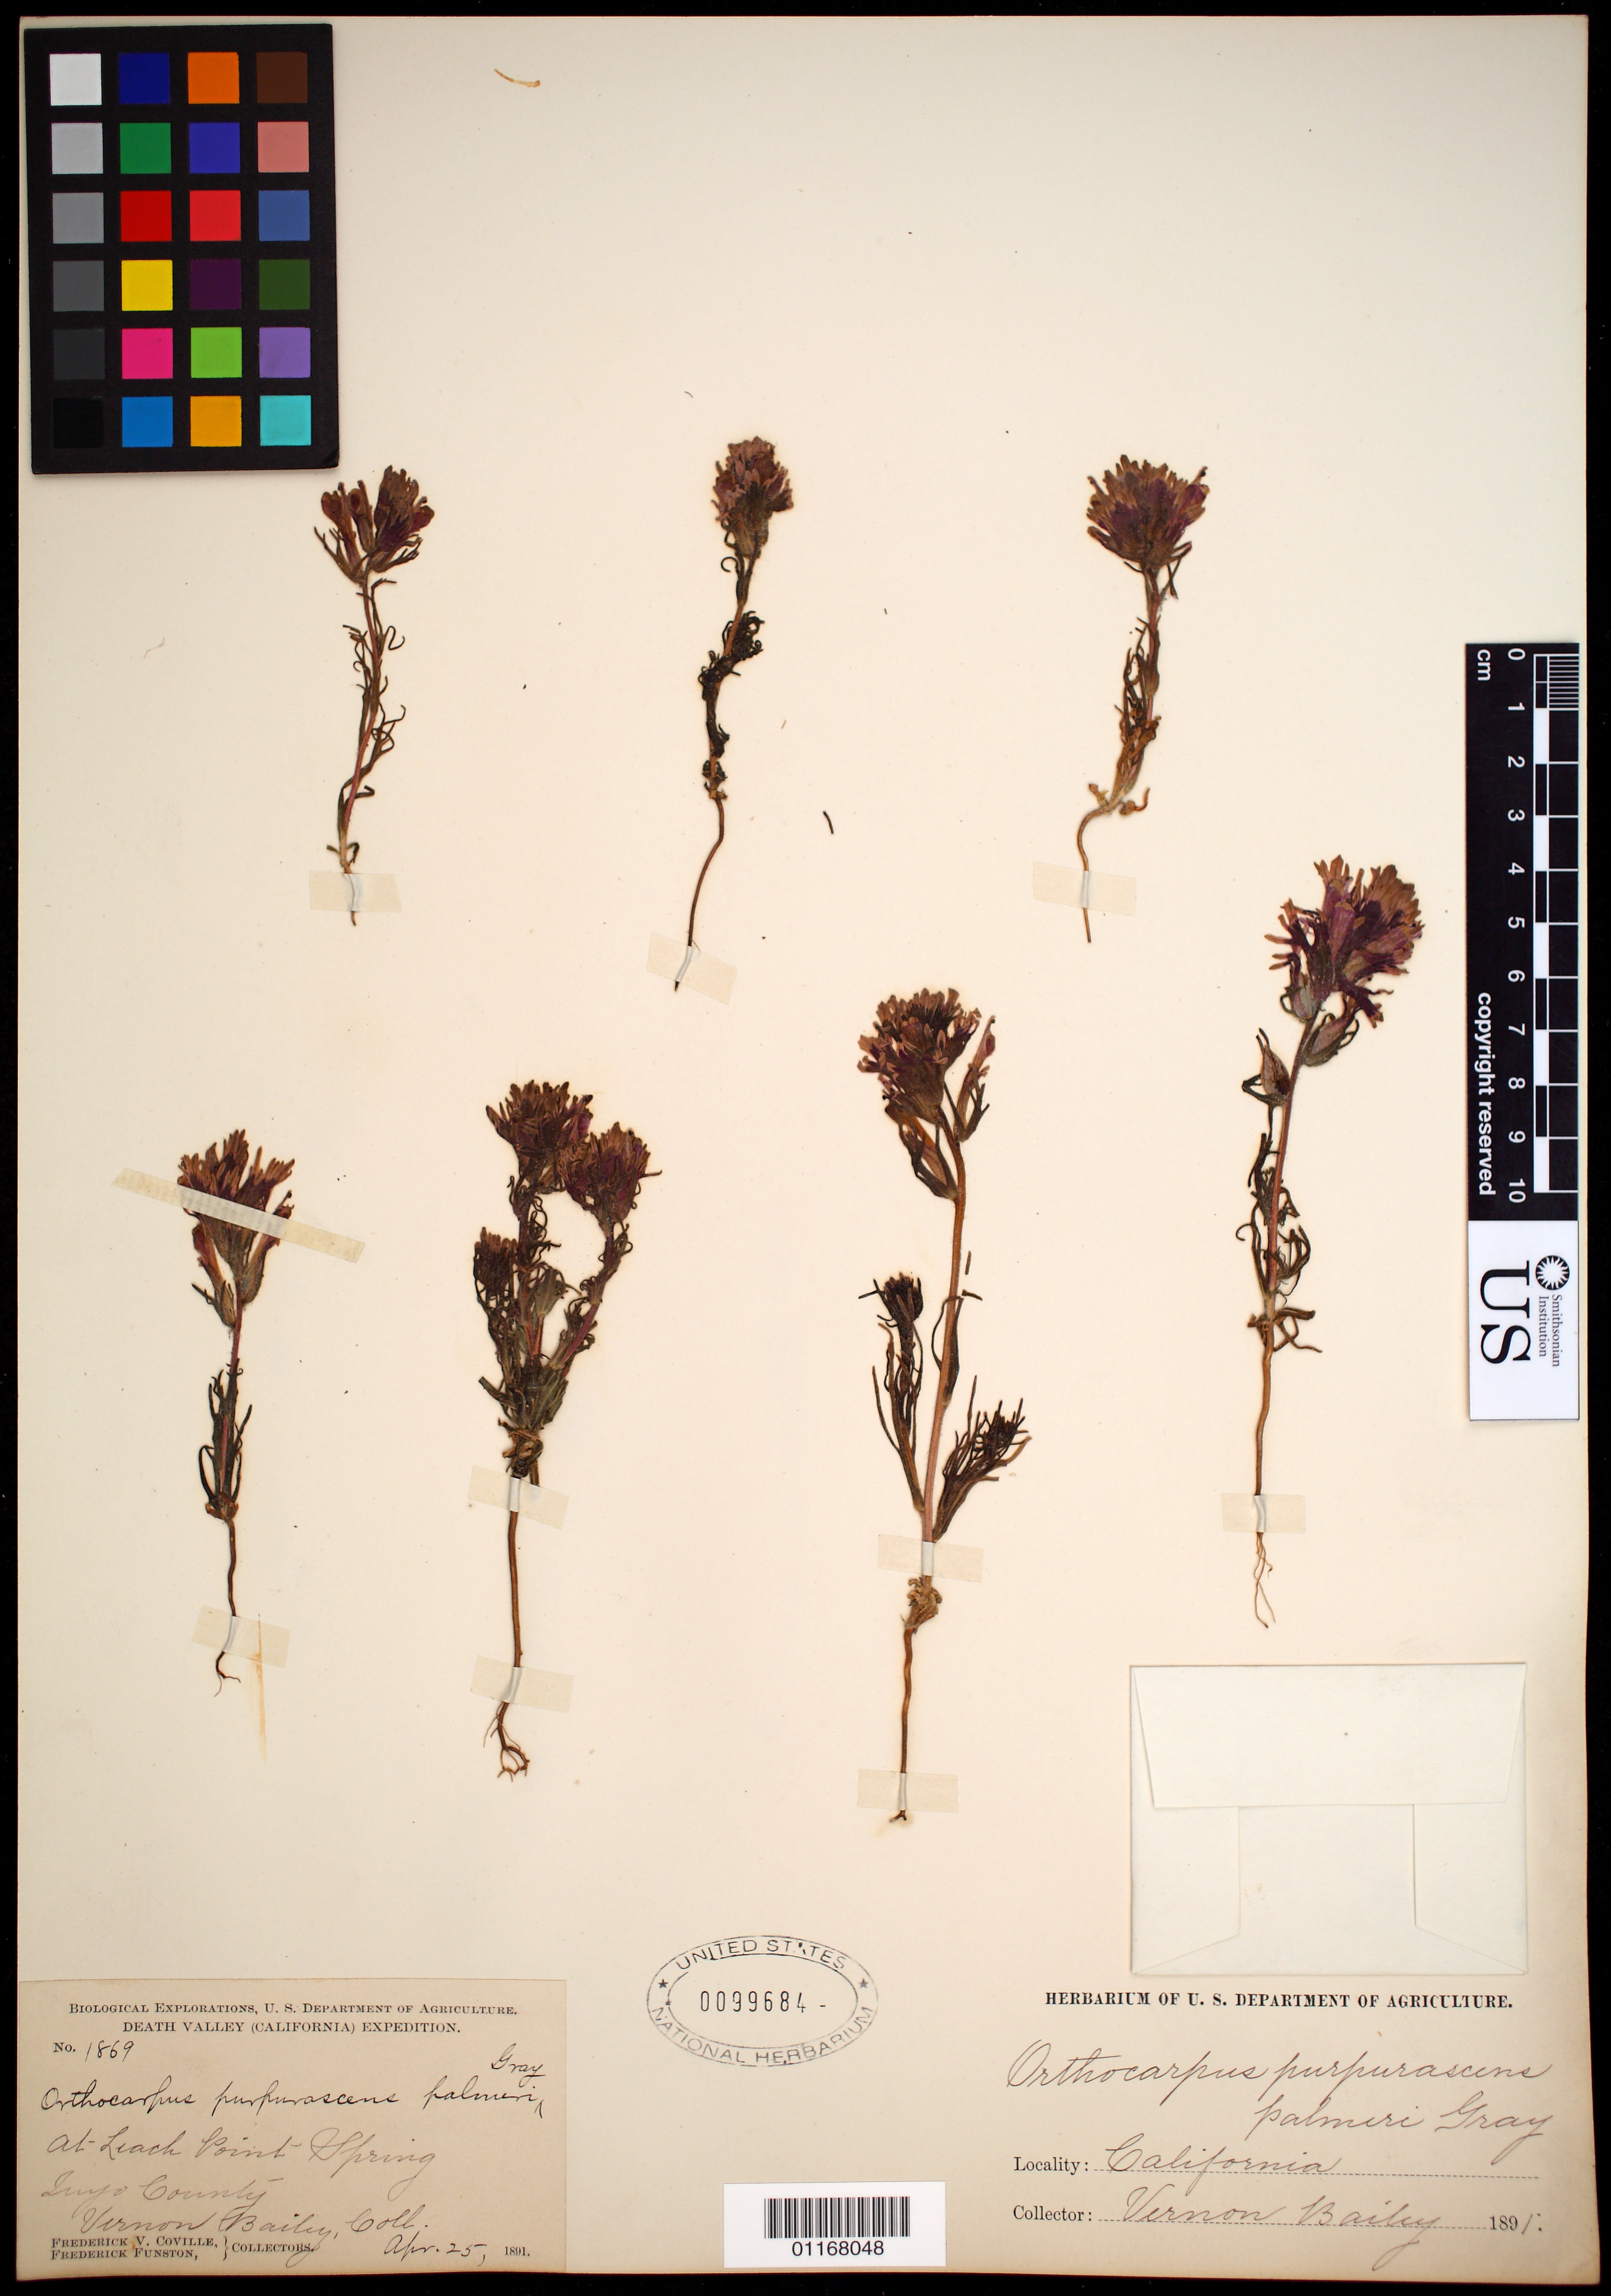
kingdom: Plantae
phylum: Tracheophyta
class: Magnoliopsida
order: Lamiales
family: Orobanchaceae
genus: Orthocarpus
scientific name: Orthocarpus purpurascens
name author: Benth.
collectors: F. V. Coville, F. Funston & V. O. Bailey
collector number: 1869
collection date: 1891-04-25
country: United States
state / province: California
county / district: Inyo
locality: at Leach Point Spring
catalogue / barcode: US 99684